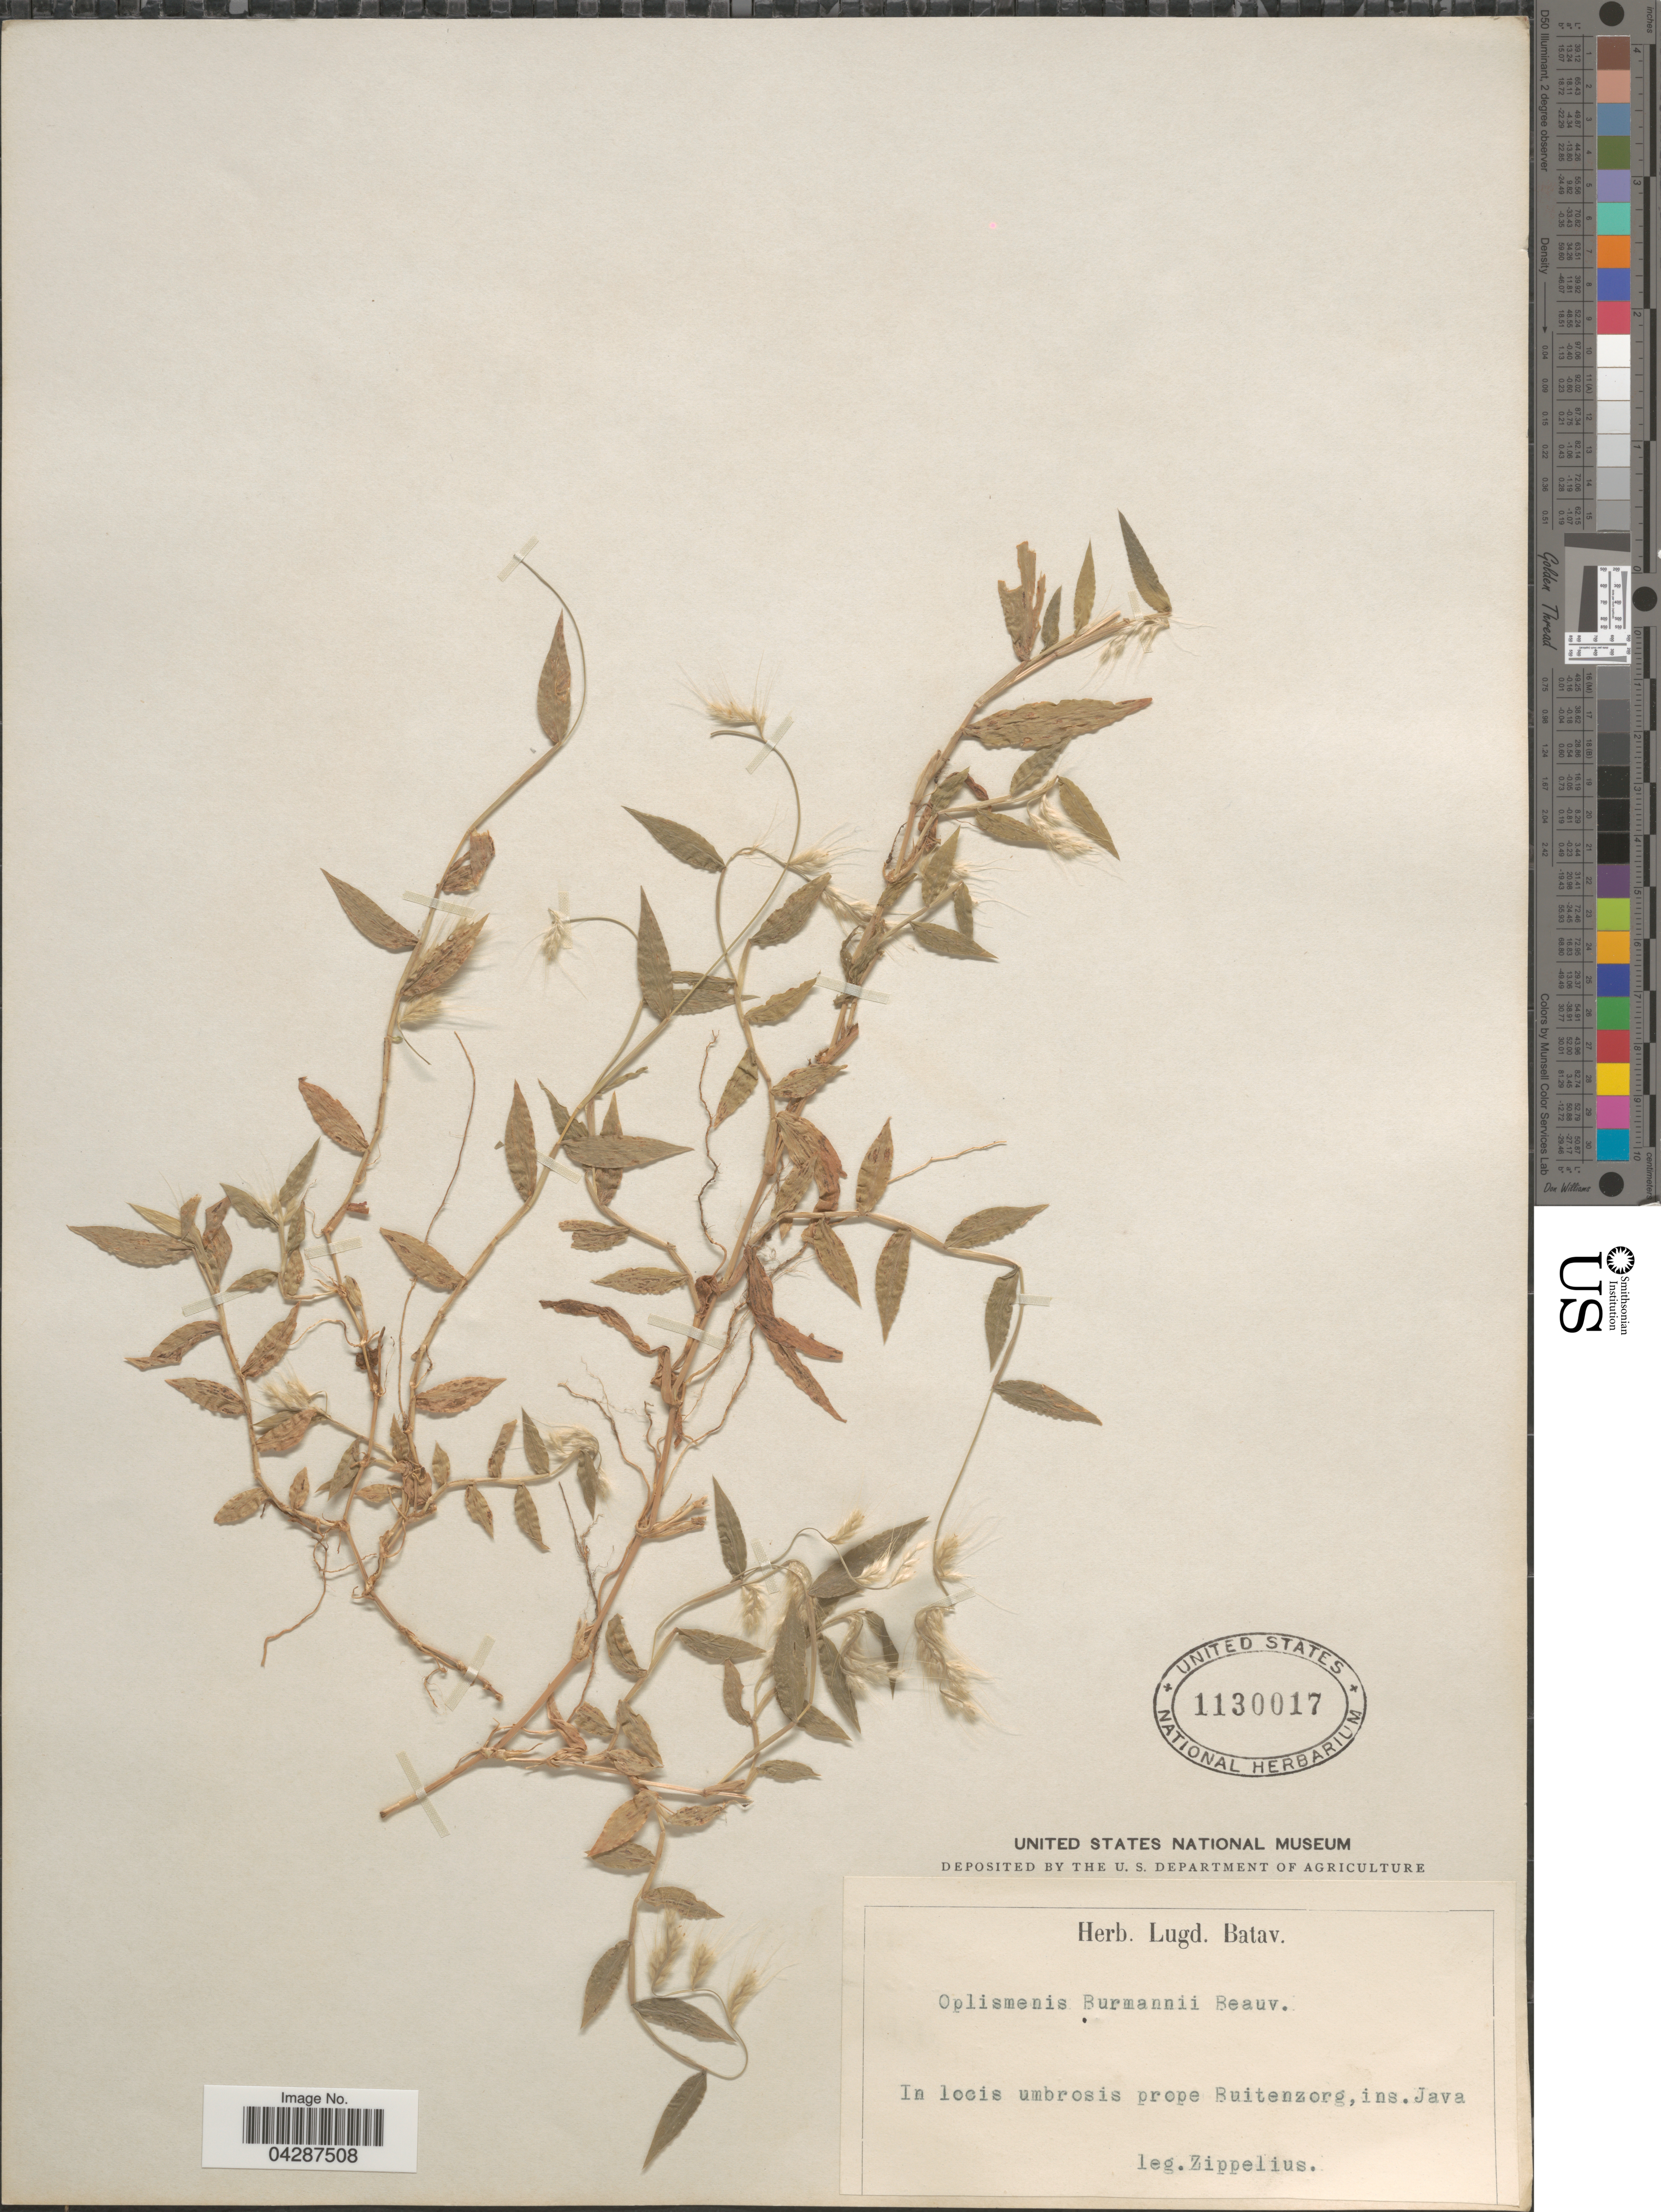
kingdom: Plantae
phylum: Tracheophyta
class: Liliopsida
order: Poales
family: Poaceae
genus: Oplismenus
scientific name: Oplismenus burmannii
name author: (Retz.) P. Beauv.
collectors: A. Zippelius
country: Indonesia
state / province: Java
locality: In locis umbrosis prope Buitenzorg, ins. Java.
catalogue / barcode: US 1130017